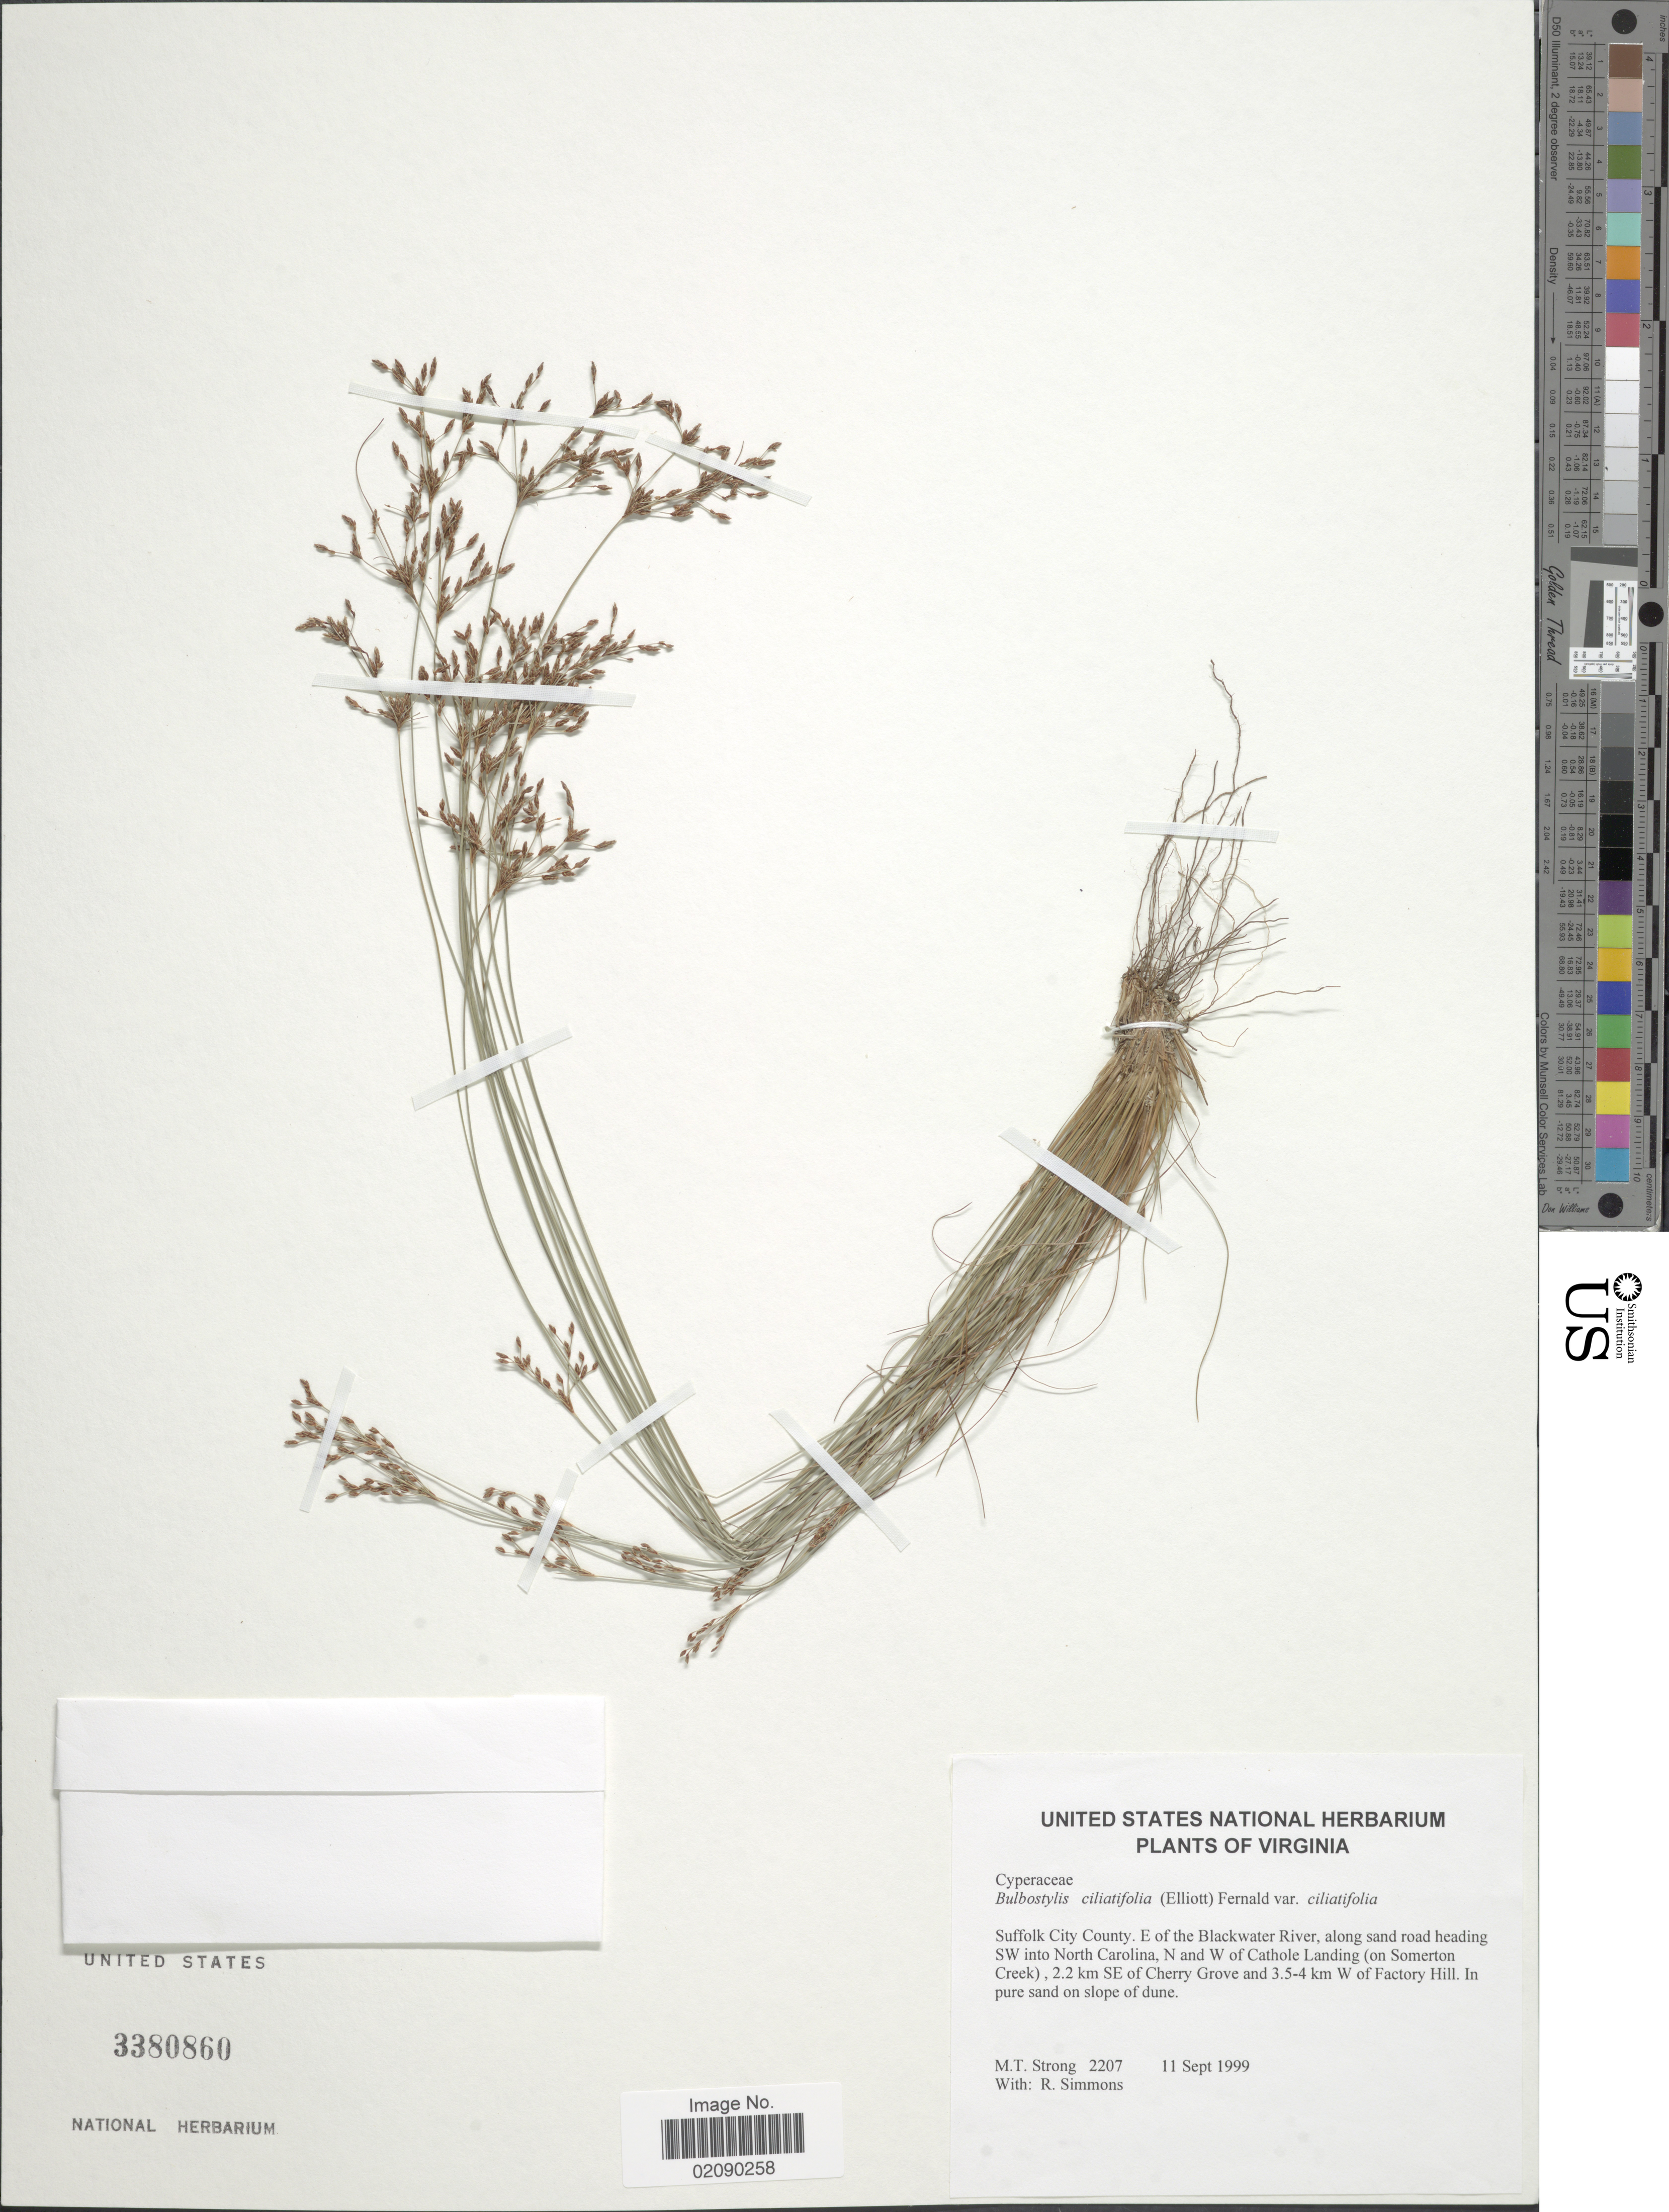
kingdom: Plantae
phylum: Tracheophyta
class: Liliopsida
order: Poales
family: Cyperaceae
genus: Bulbostylis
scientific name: Bulbostylis ciliatifolia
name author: (Elliott) Fernald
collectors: M. T. Strong & R. Simmons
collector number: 2207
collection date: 1999-09-11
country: United States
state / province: Virginia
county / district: City of Suffolk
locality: Suffolk City County, E of the Blackwater River, along sand road heading SW into North Carolina, N and W of Cathole Landing (on Somerton Creek), 2.2 km SE of Cherry Grove and 3.5-4 km W of Factory Hill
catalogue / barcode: US 3380860